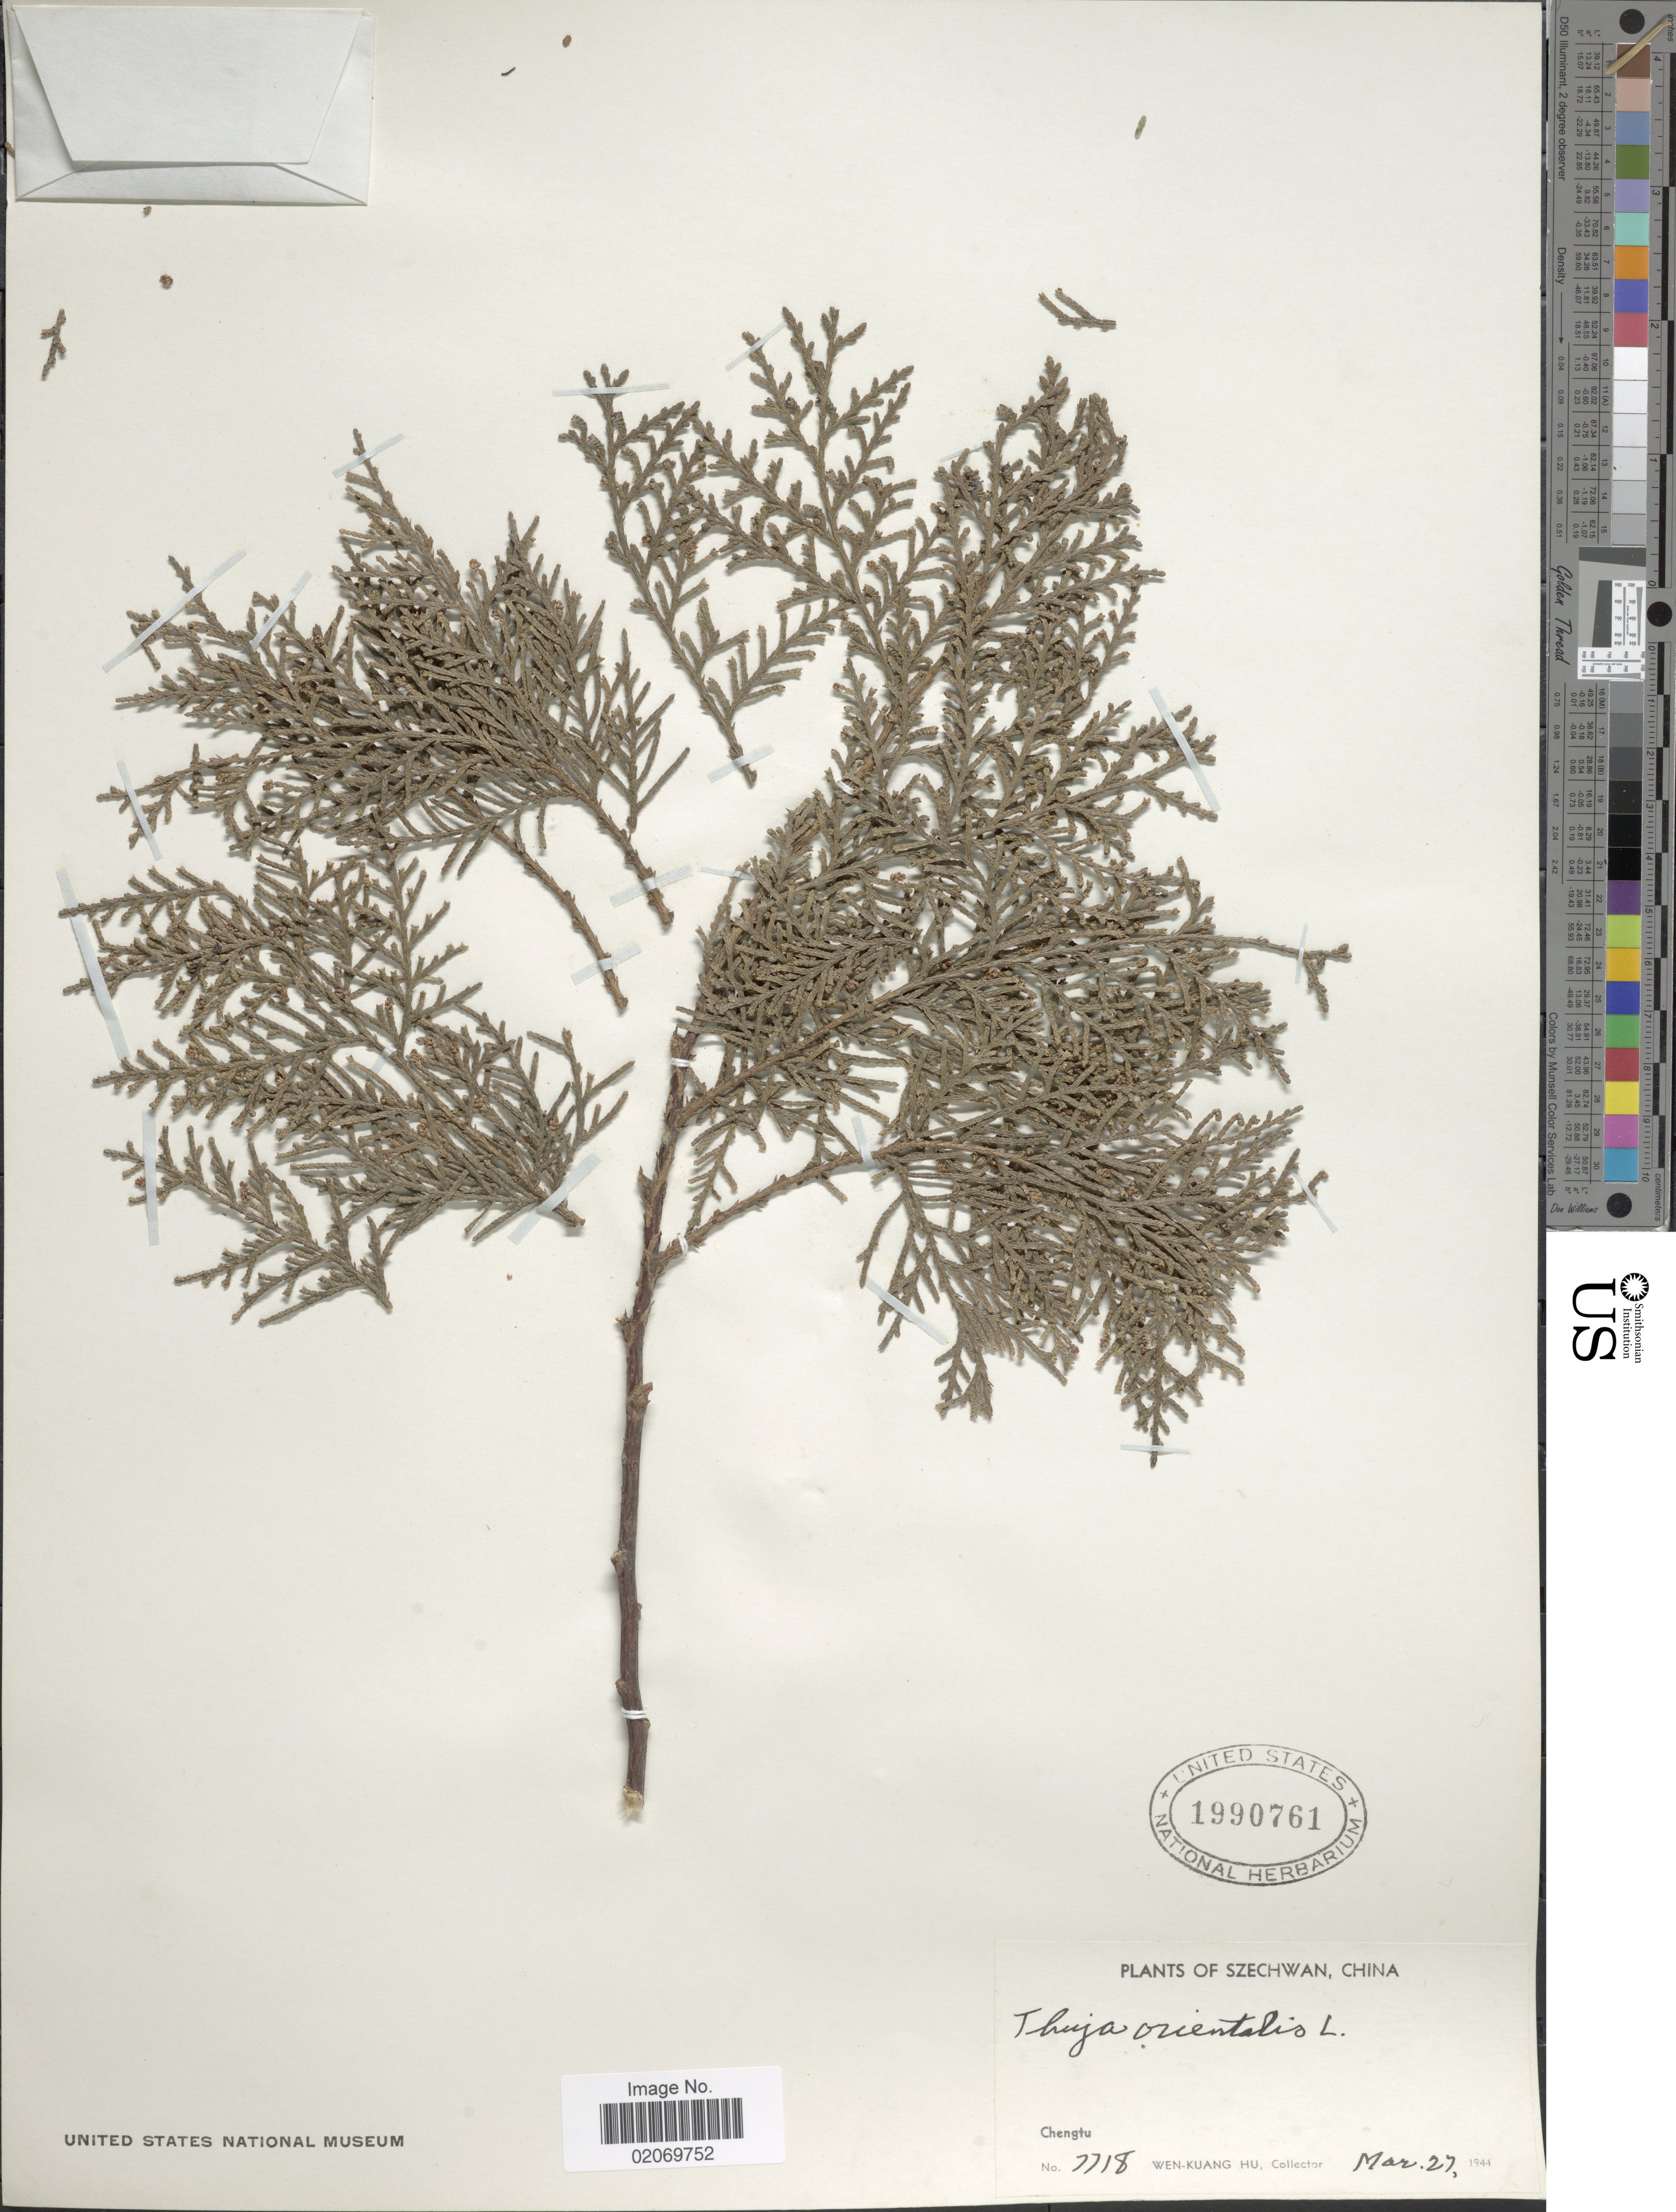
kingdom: Plantae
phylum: Tracheophyta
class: Pinopsida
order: Pinales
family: Cupressaceae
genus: Thuja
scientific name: Thuja orientalis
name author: L.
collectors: W. K. Hu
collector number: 7718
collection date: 1944-03-27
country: China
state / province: Sichuan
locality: Szechwan, Chengtu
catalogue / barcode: US 1990761